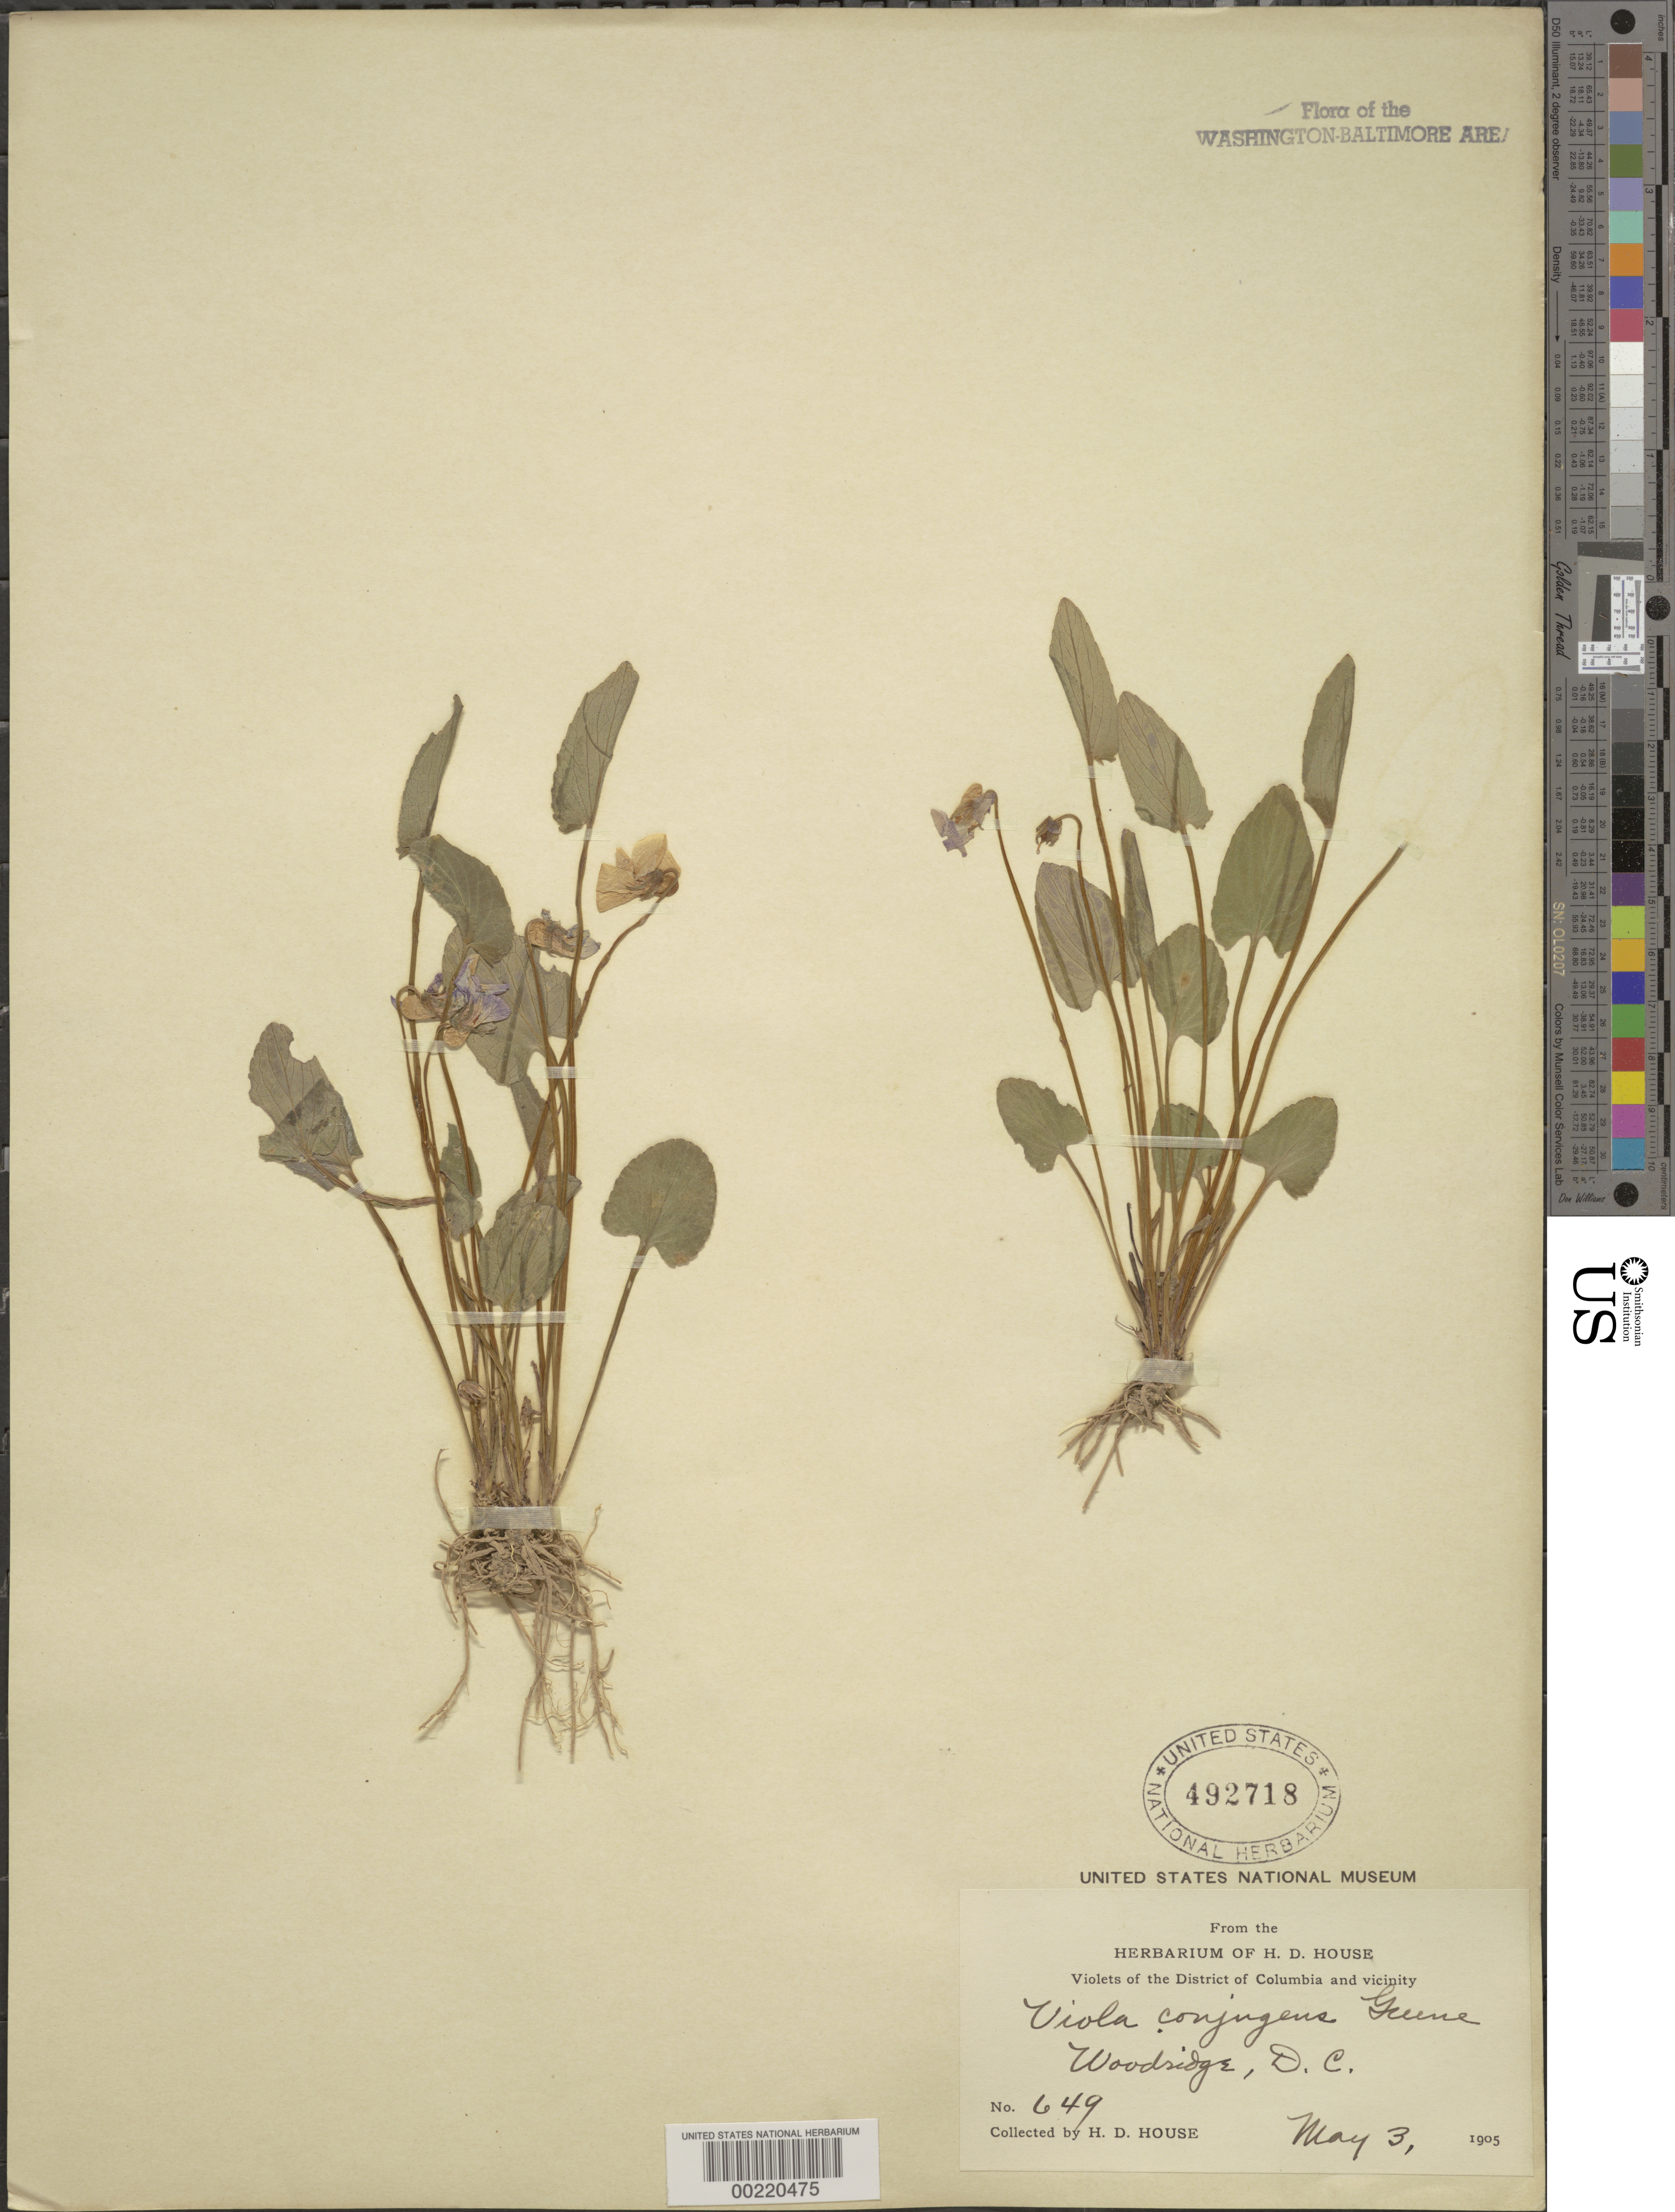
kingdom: Plantae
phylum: Tracheophyta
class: Magnoliopsida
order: Malpighiales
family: Violaceae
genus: Viola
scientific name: Viola sp.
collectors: H. D. House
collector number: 649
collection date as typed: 03 May 1905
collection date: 1905-05-03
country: United States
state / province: District of Columbia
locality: Woodridge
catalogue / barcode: US 492718